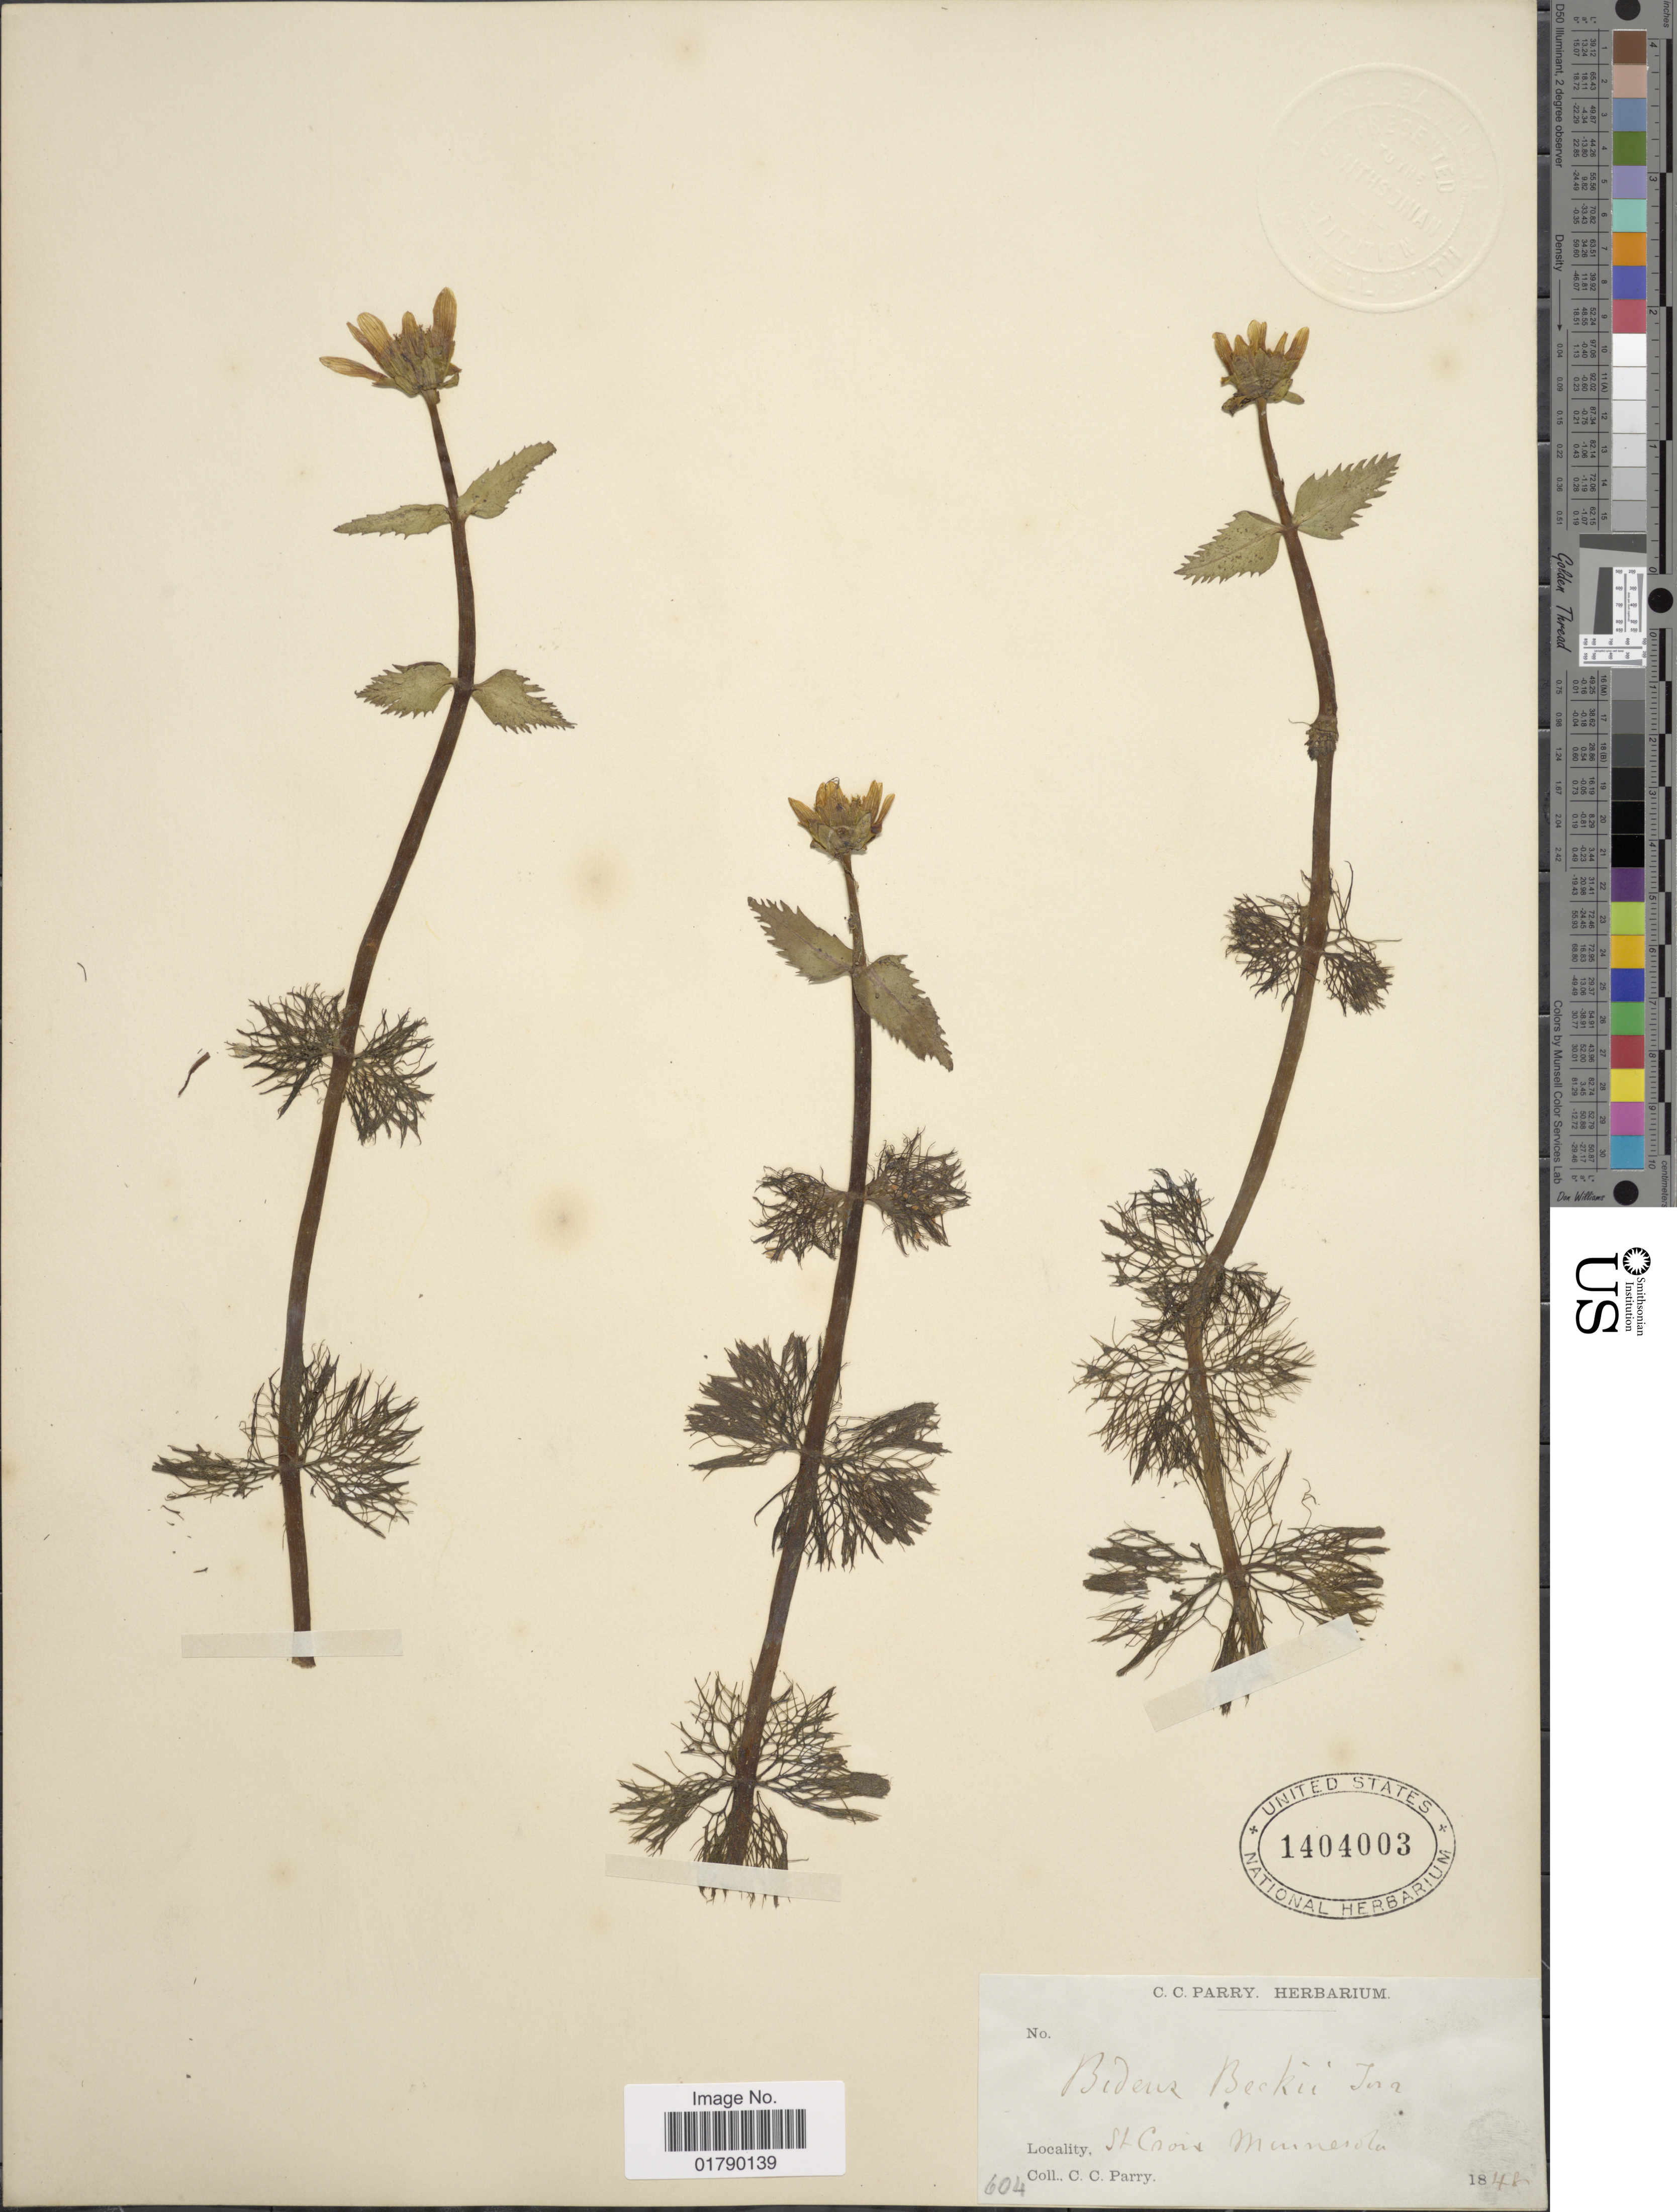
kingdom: Plantae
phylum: Tracheophyta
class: Magnoliopsida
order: Asterales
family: Asteraceae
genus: Megalodonta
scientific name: Megalodonta sp.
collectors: C. C. Parry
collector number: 604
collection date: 1848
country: United States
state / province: Minnesota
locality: St. Croix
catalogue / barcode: US 1404003